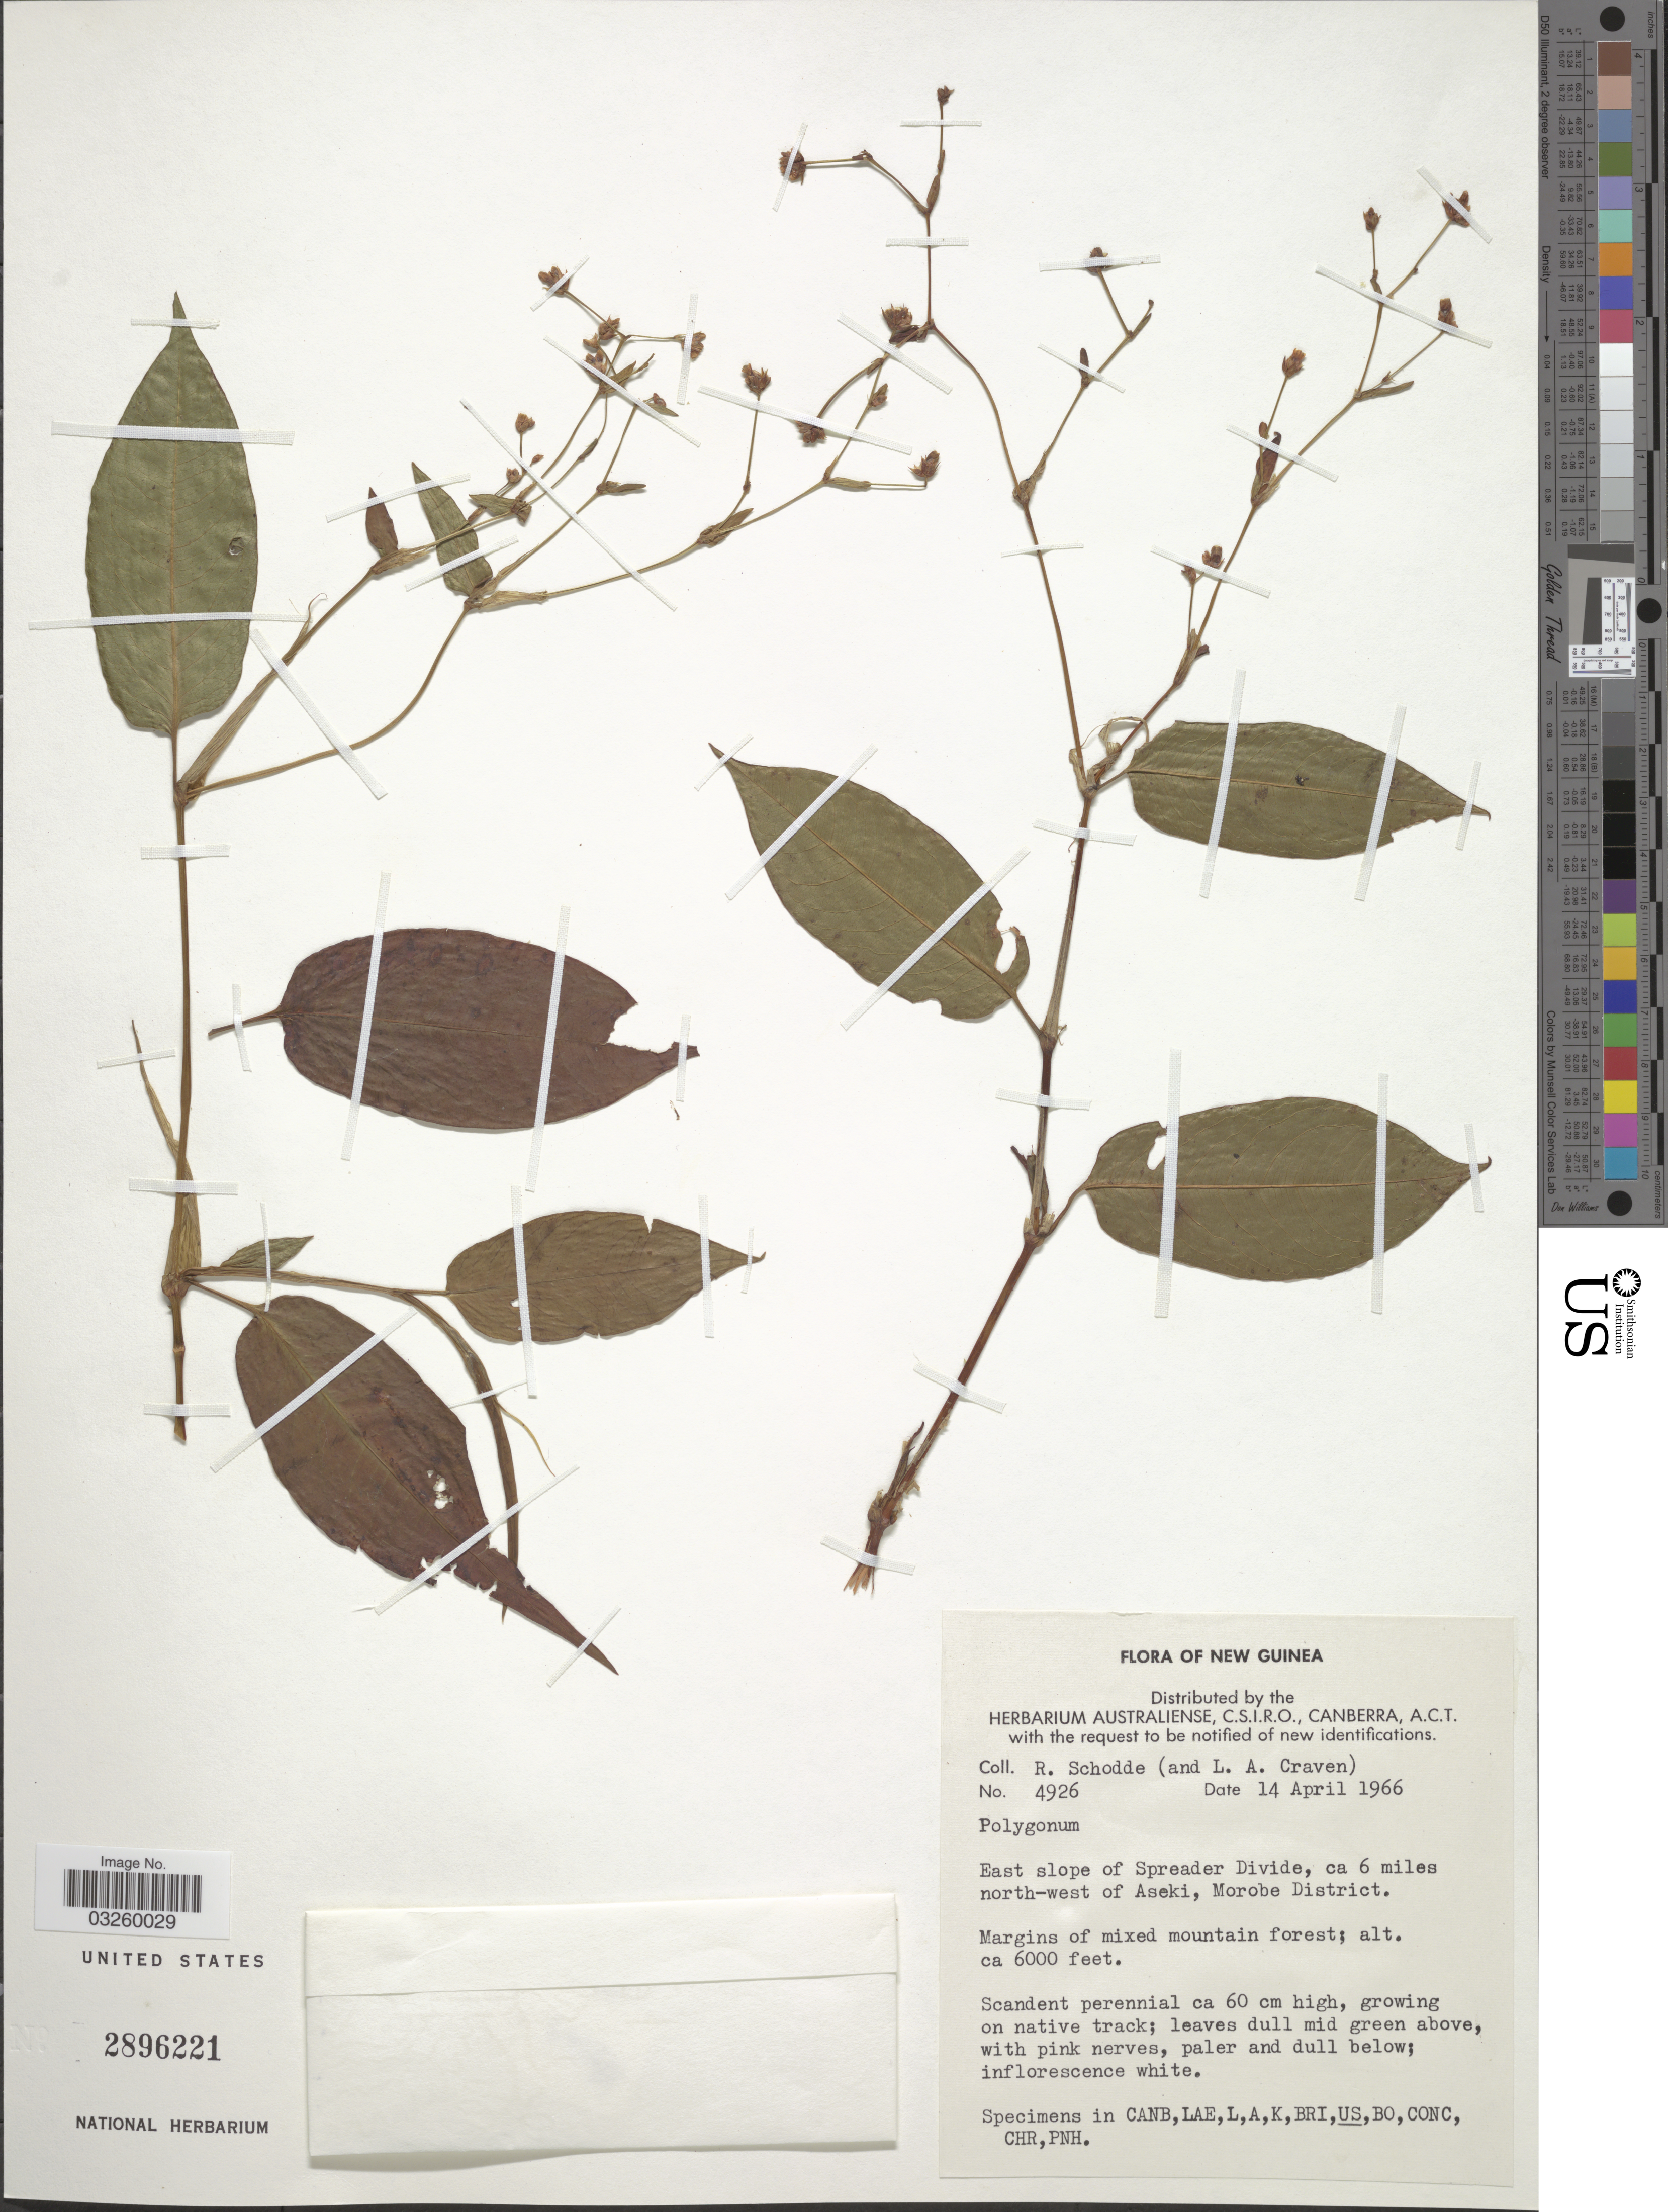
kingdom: Plantae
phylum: Tracheophyta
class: Magnoliopsida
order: Caryophyllales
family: Polygonaceae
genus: Persicaria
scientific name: Persicaria sp.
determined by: Wagner, W. L., (BOT), Smithsonian Institution - National Museum of Natural History (UNITED STATES)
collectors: R. Schodde & L. A. Craven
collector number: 4926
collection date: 1966-04-14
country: Papua New Guinea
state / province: Morobe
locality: New Guinea. East slope of Spreader Divide, ca 6 miles north-west of Aseki, Morobe District.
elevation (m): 1829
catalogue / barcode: US 2896221